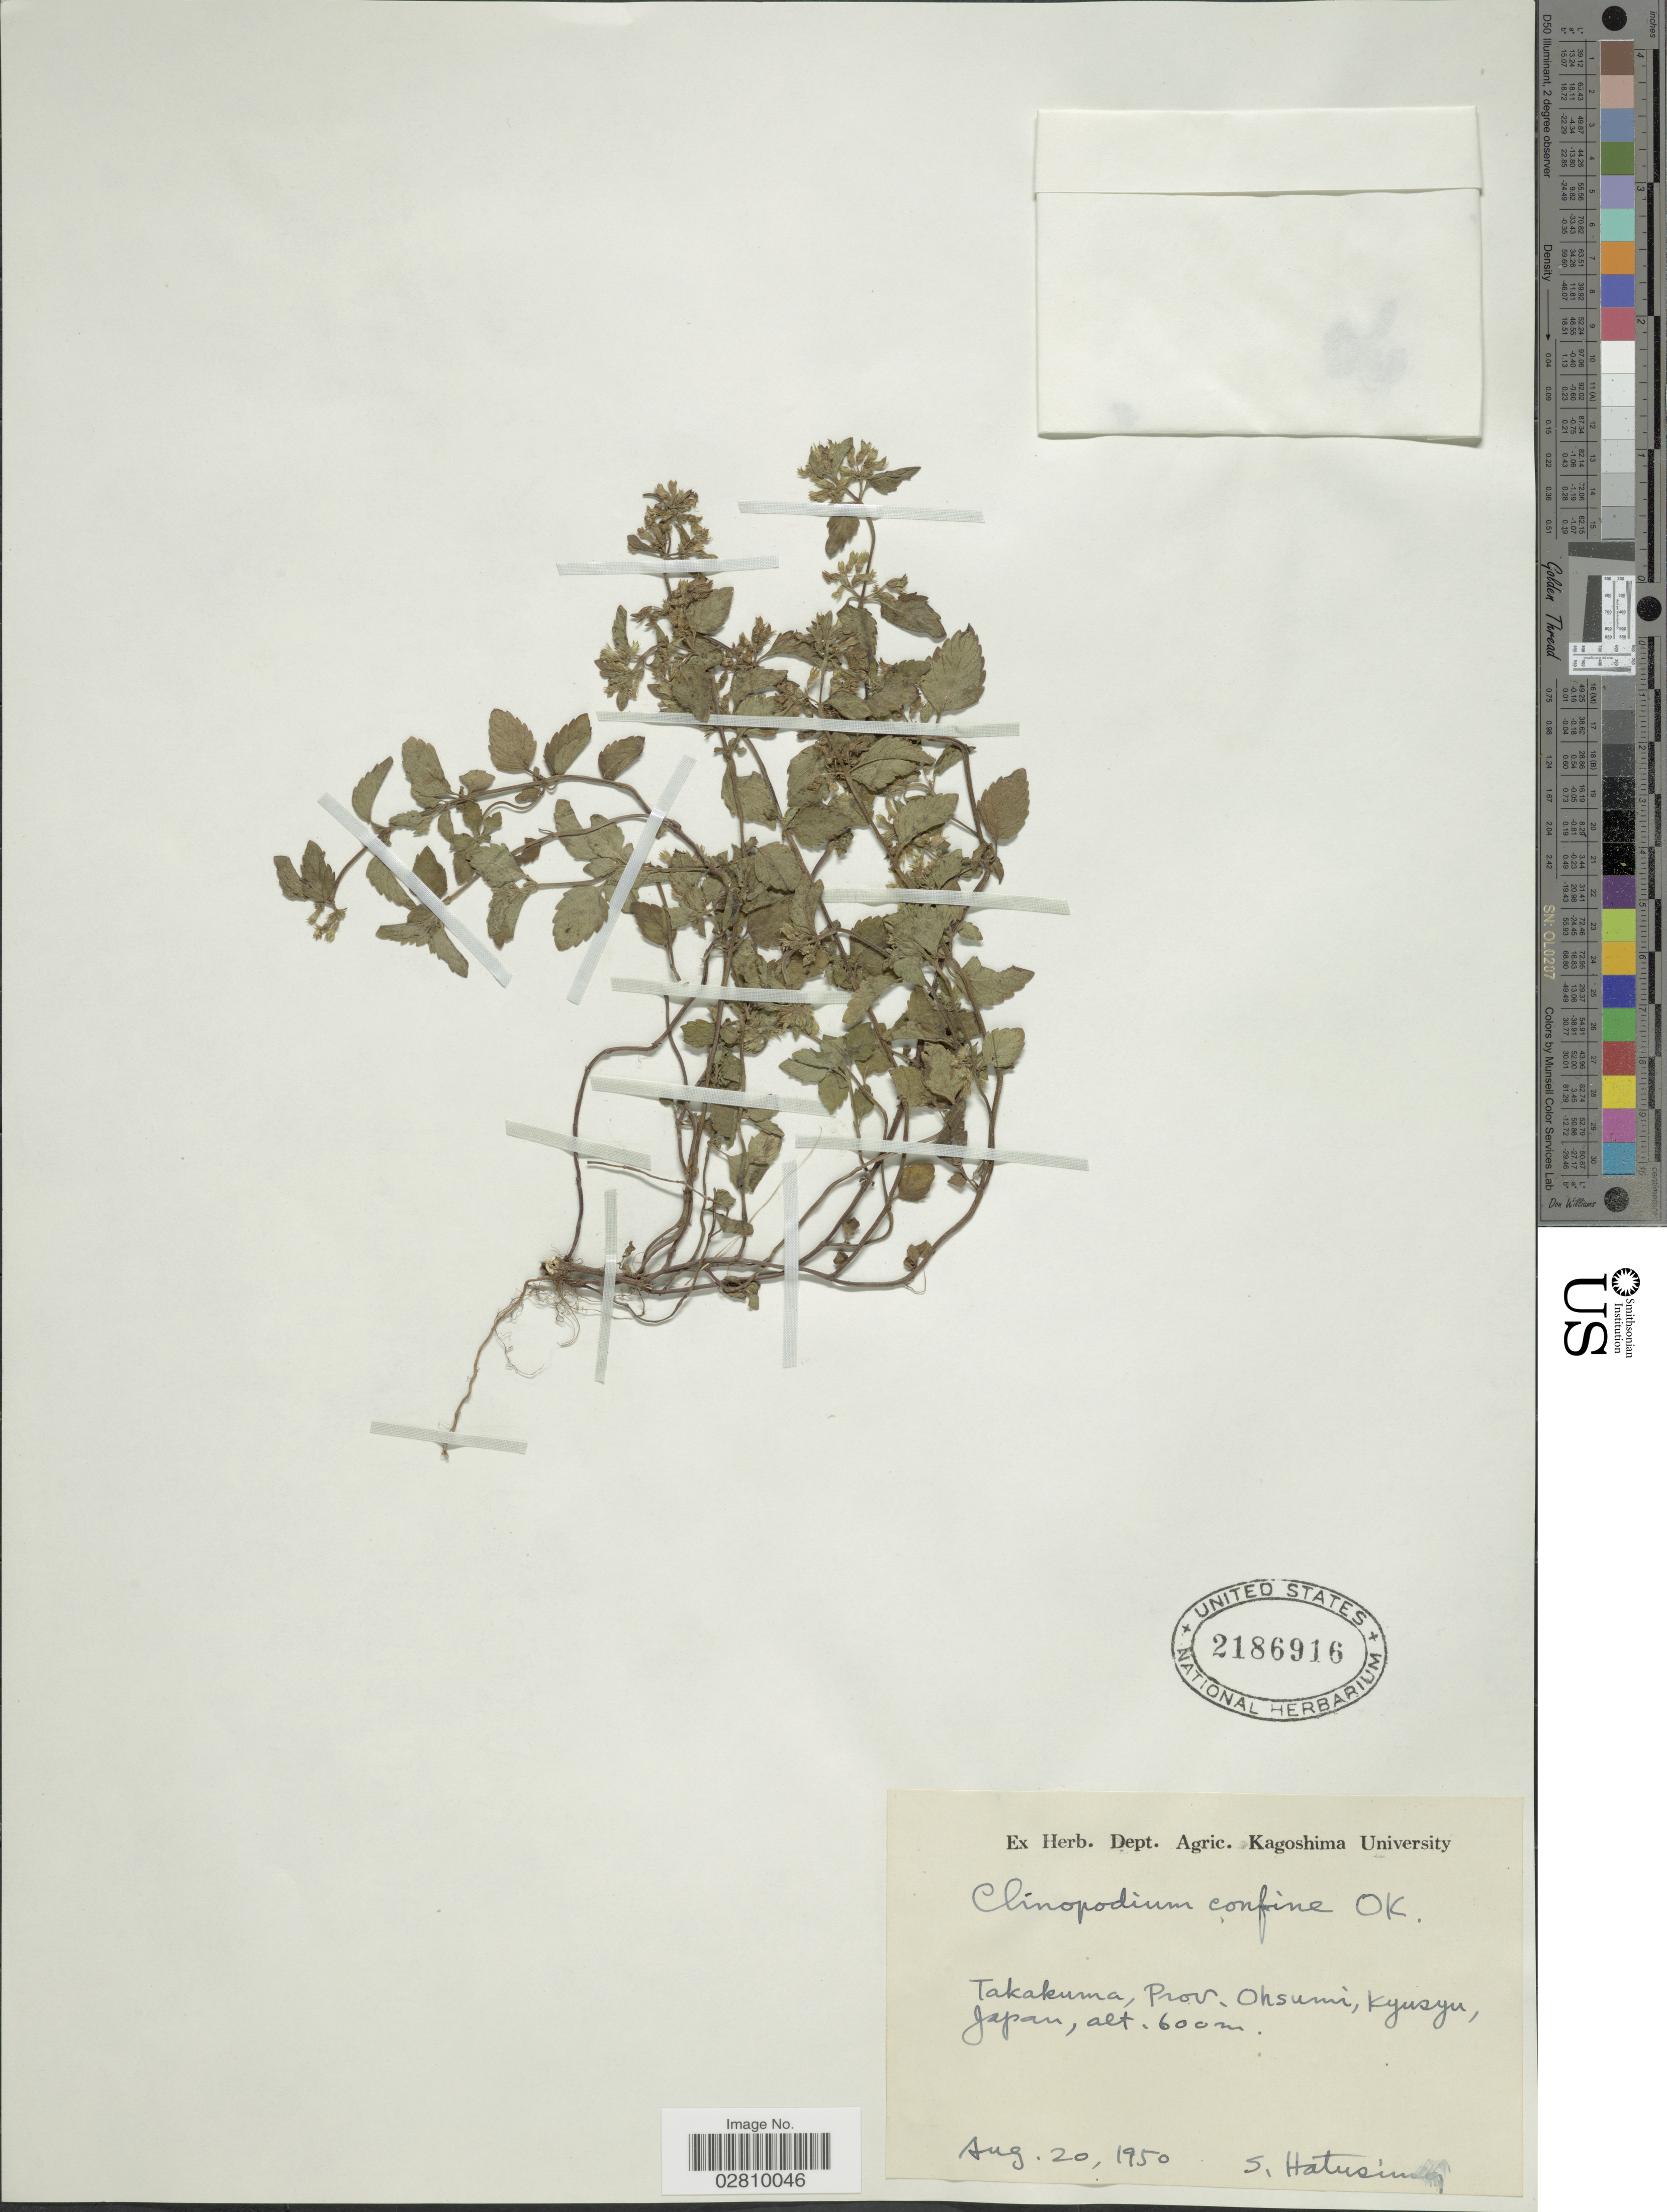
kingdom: Plantae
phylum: Tracheophyta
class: Magnoliopsida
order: Lamiales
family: Lamiaceae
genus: Calamintha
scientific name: Calamintha confinis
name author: Hance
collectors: S. Hatusima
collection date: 1950-08-20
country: Japan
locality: Takakuma, Prov. Ohsumi, Kyusyu.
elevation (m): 600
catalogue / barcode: US 2186916